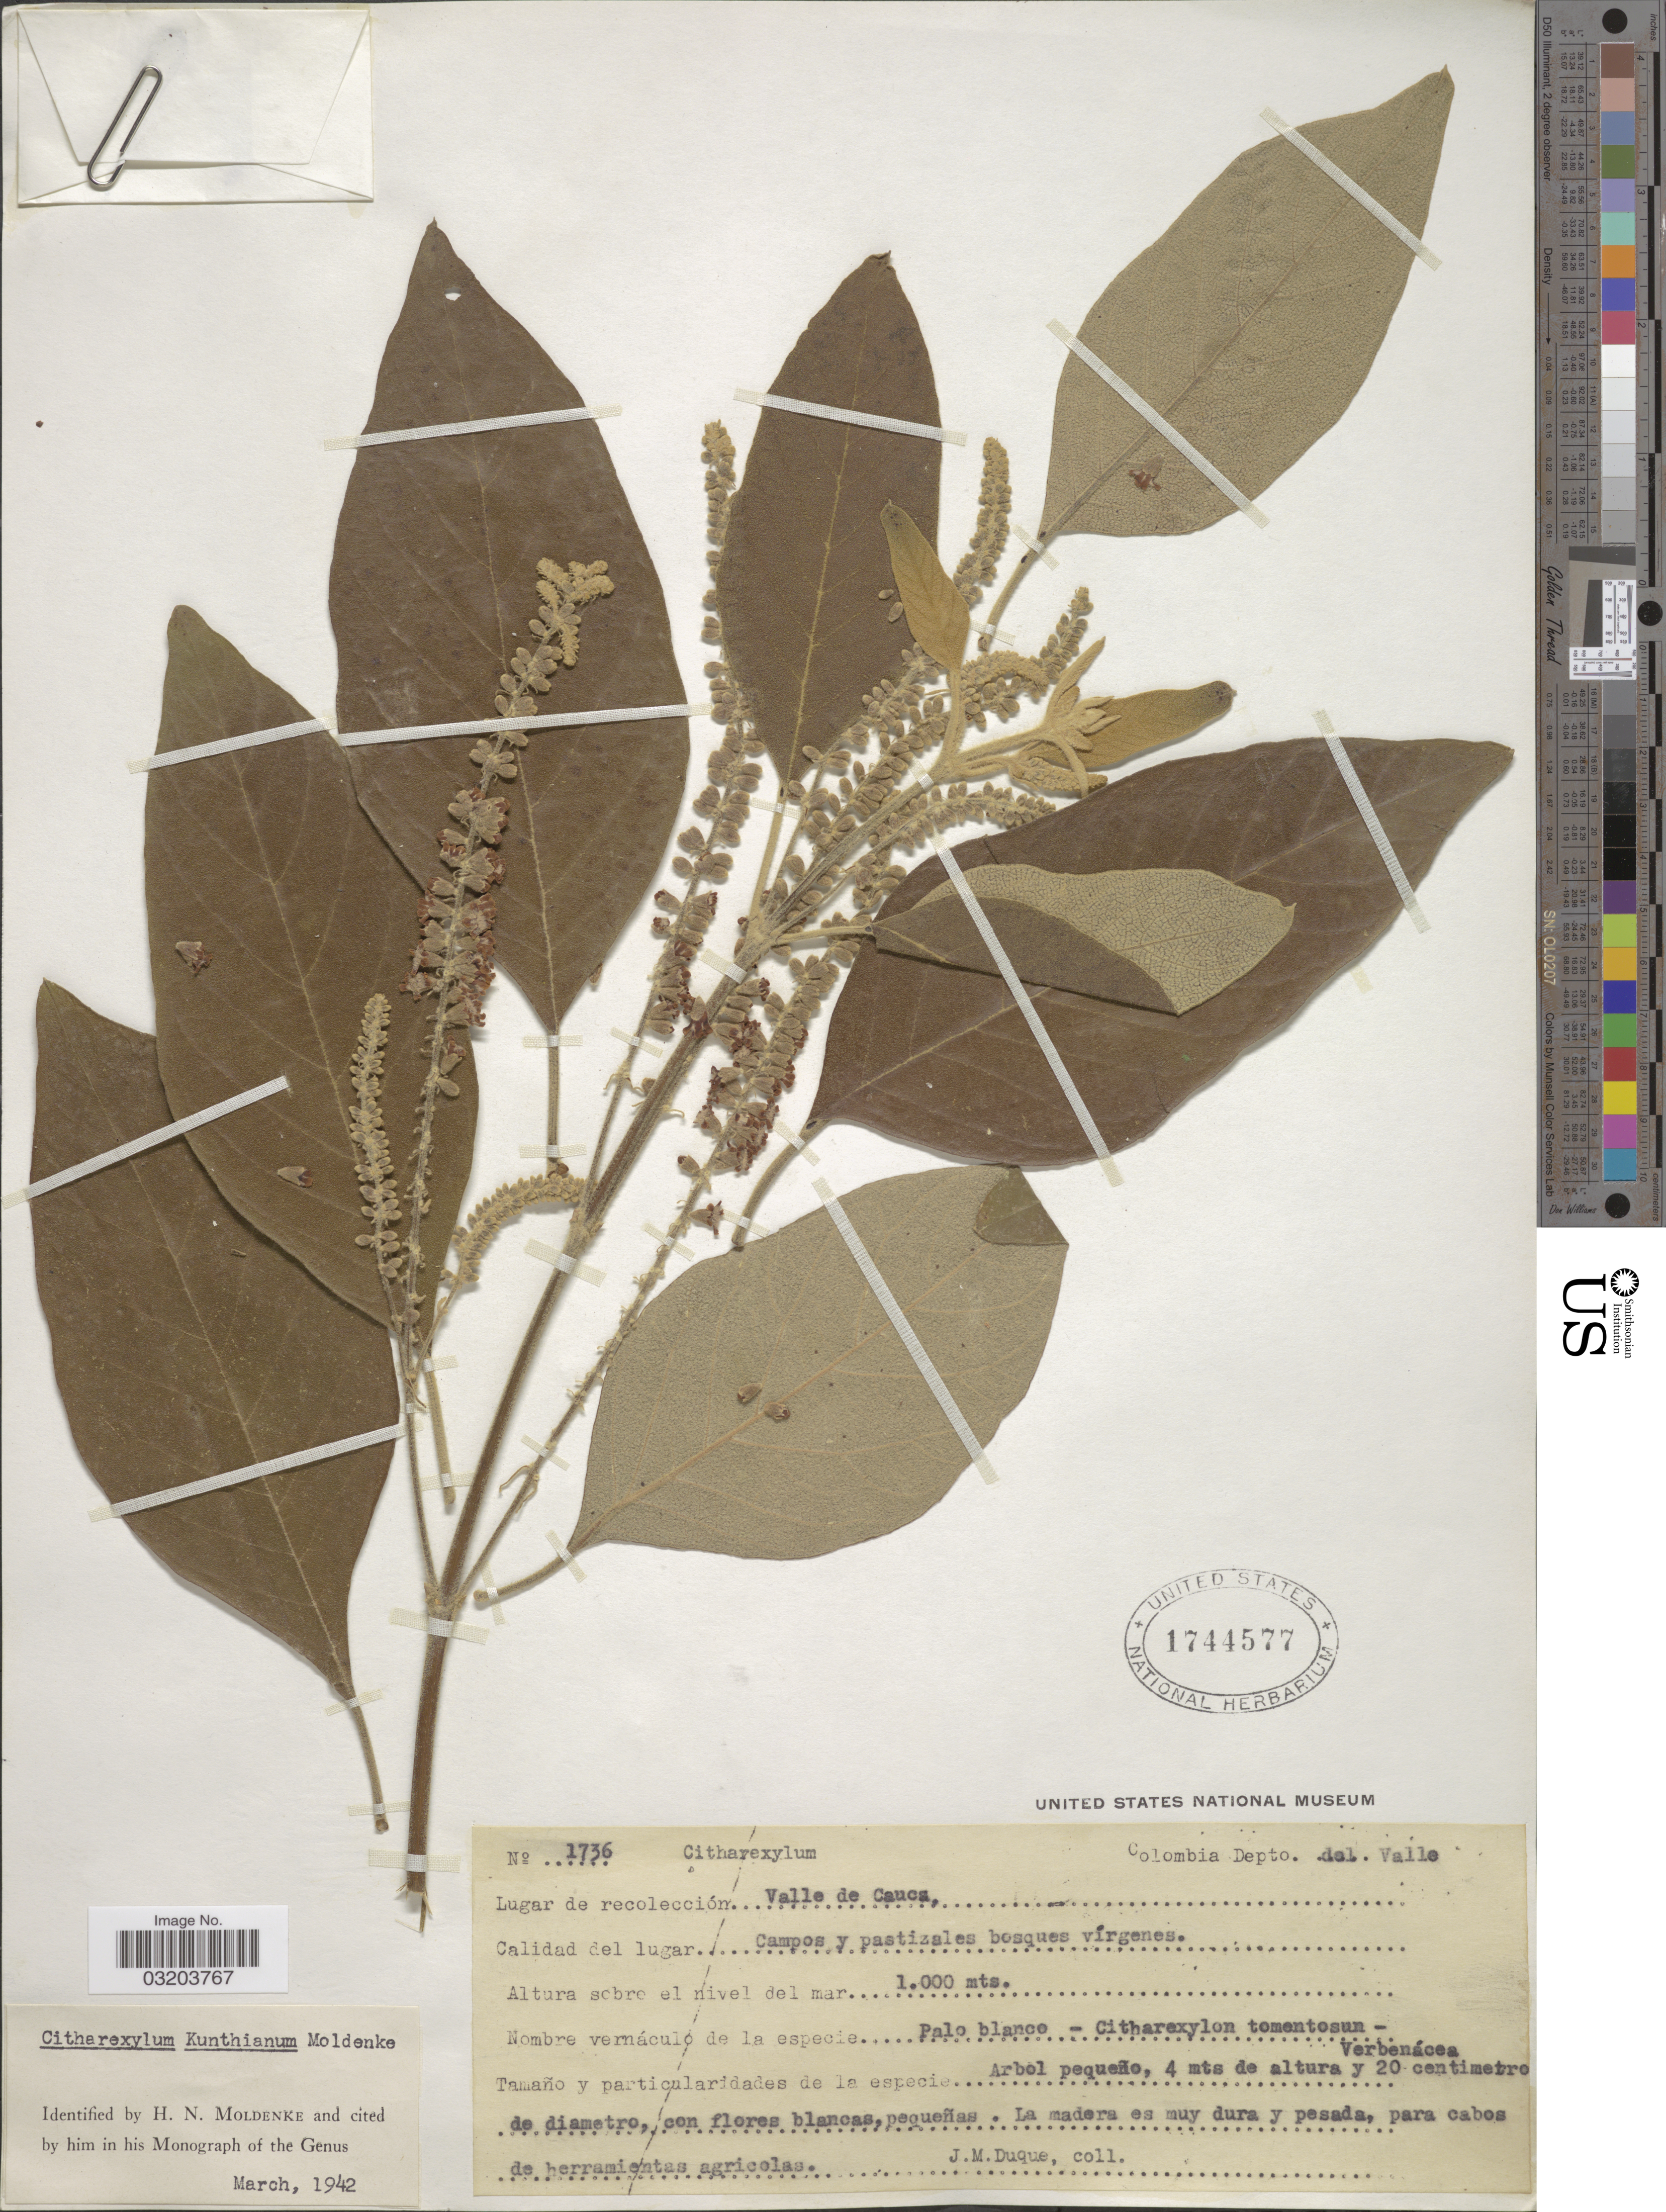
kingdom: Plantae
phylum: Tracheophyta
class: Magnoliopsida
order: Lamiales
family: Verbenaceae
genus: Citharexylum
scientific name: Citharexylum sp.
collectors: J. Duque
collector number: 1736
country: Colombia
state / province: Valle del Cauca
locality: Depto. del Valle.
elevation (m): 1000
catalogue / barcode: US 1744577